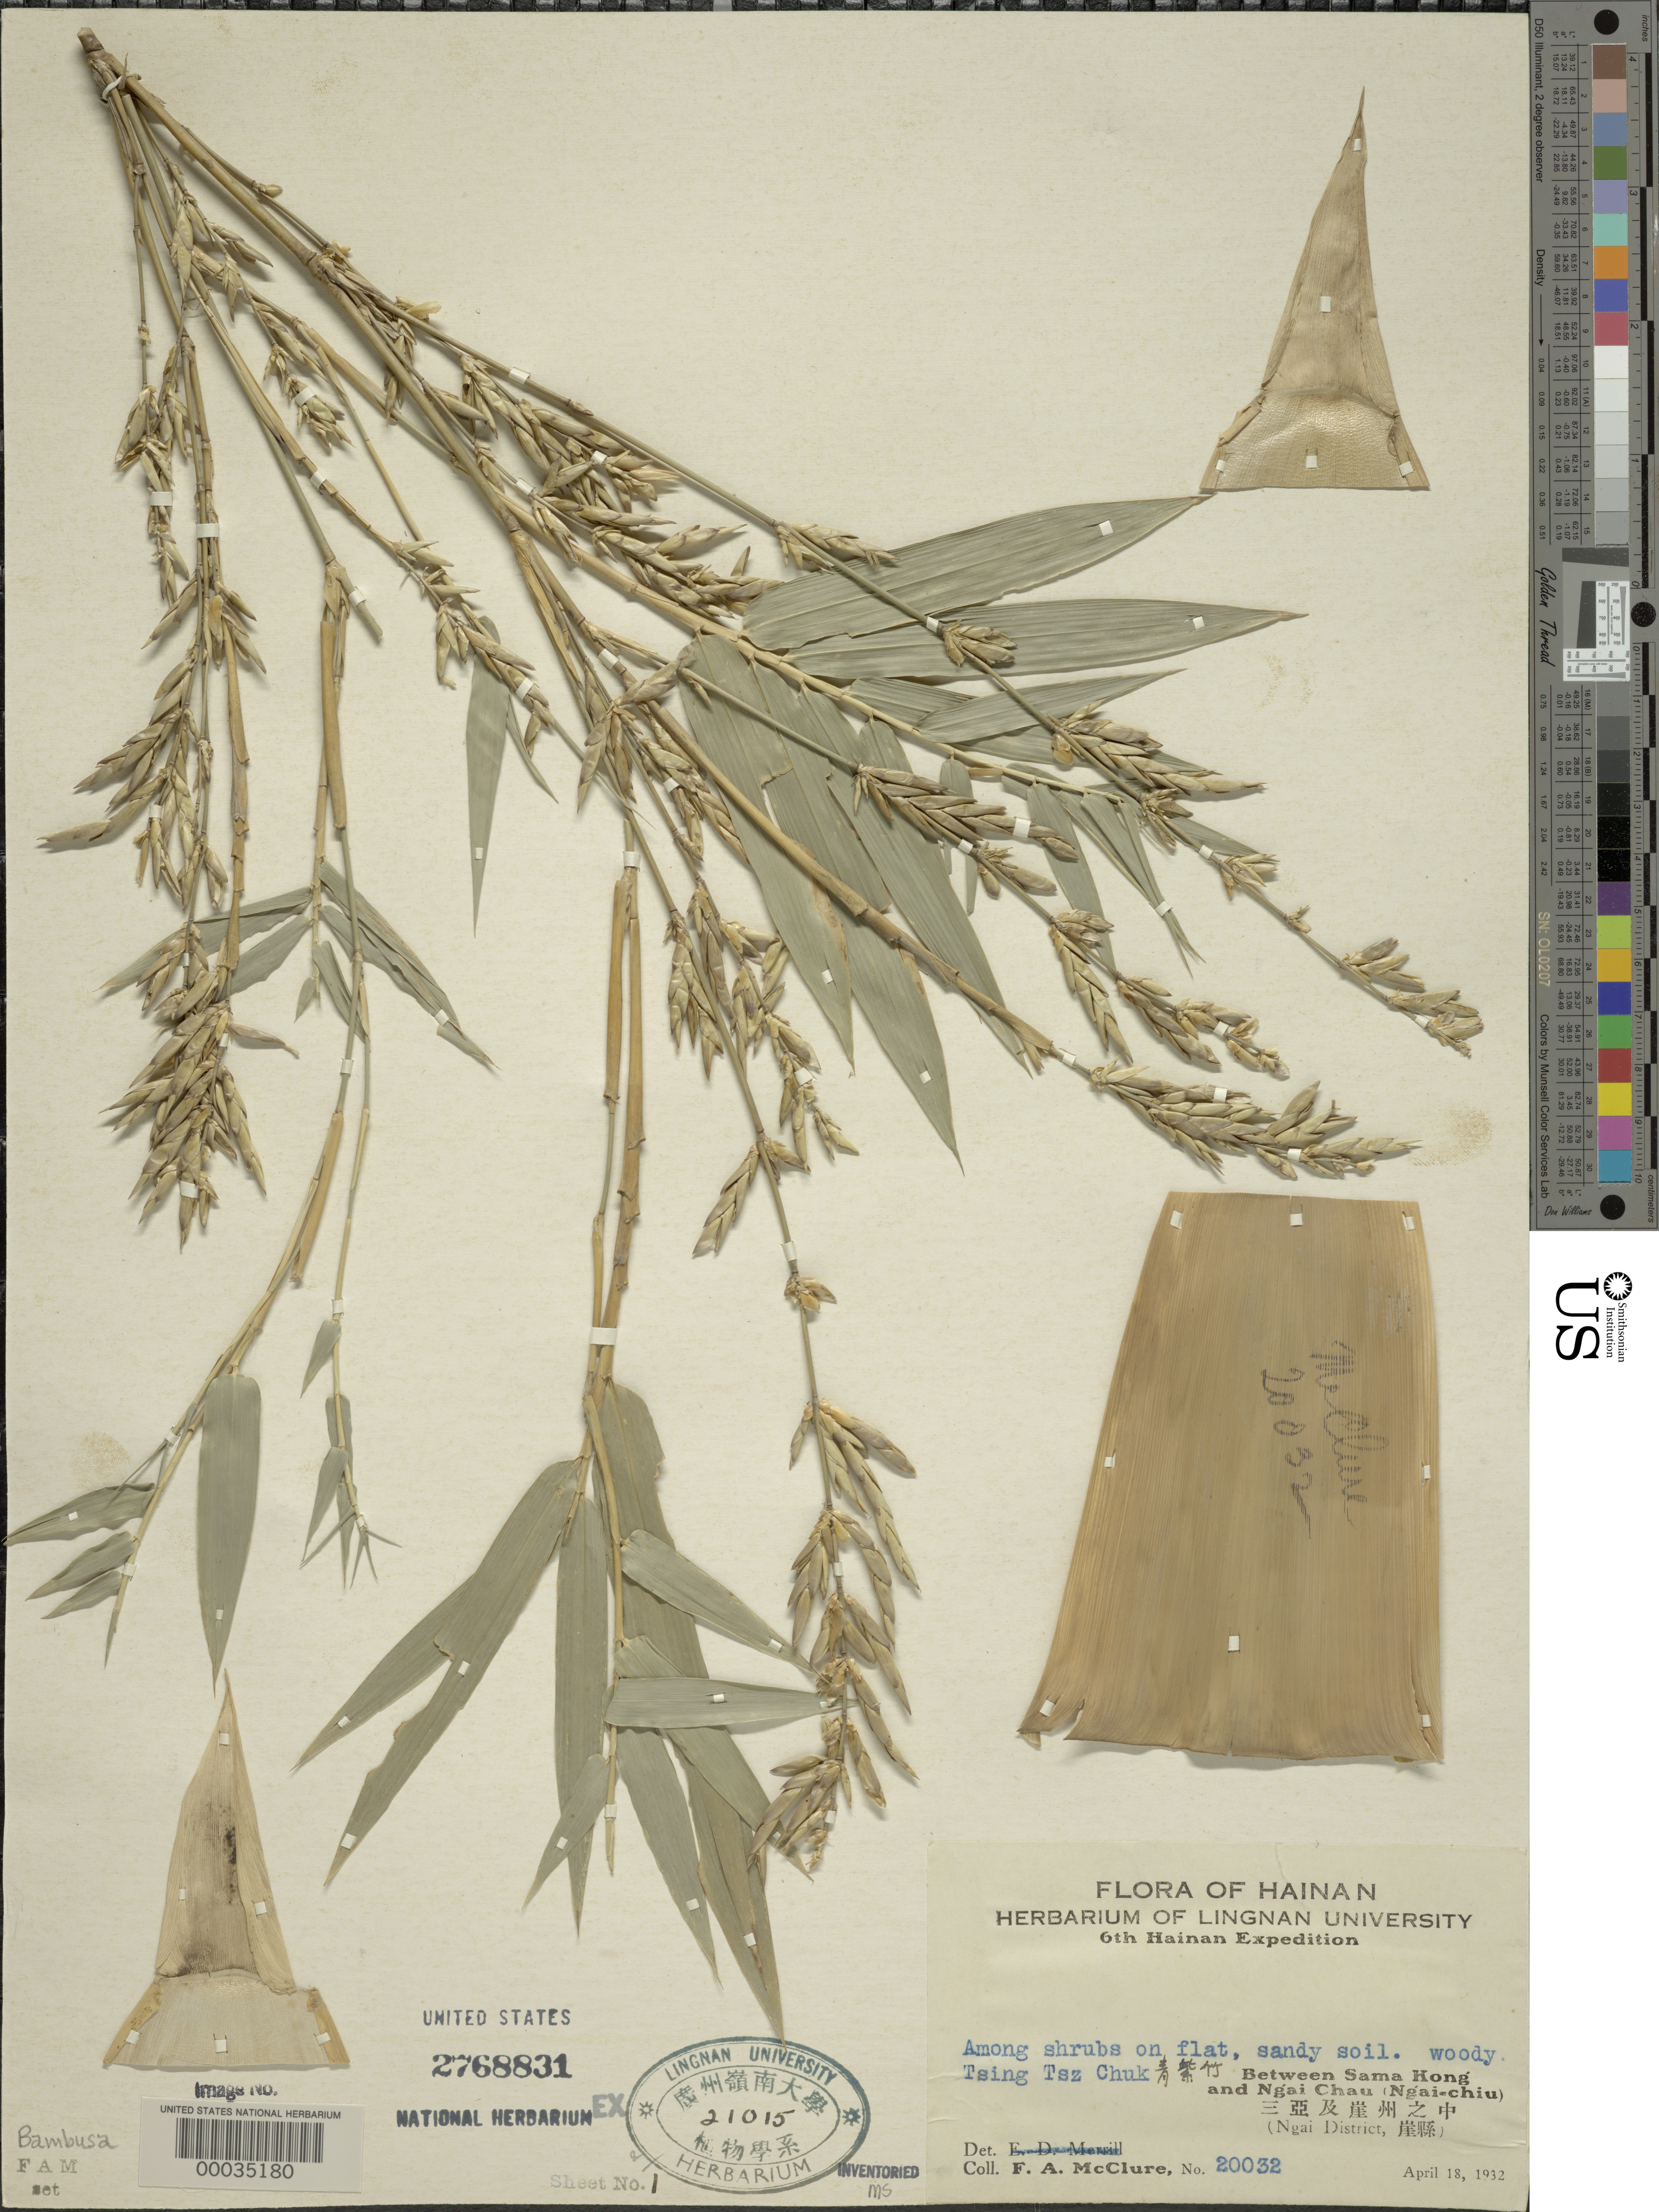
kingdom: Plantae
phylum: Tracheophyta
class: Liliopsida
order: Poales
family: Poaceae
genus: Bambusa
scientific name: Bambusa sp.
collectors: F. A. McClure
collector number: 20032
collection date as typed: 18 Apr 1932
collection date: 1932-04-18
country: China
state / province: Hainan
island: Hainan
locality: Sama kong, ngai chau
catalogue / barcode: US 2768831